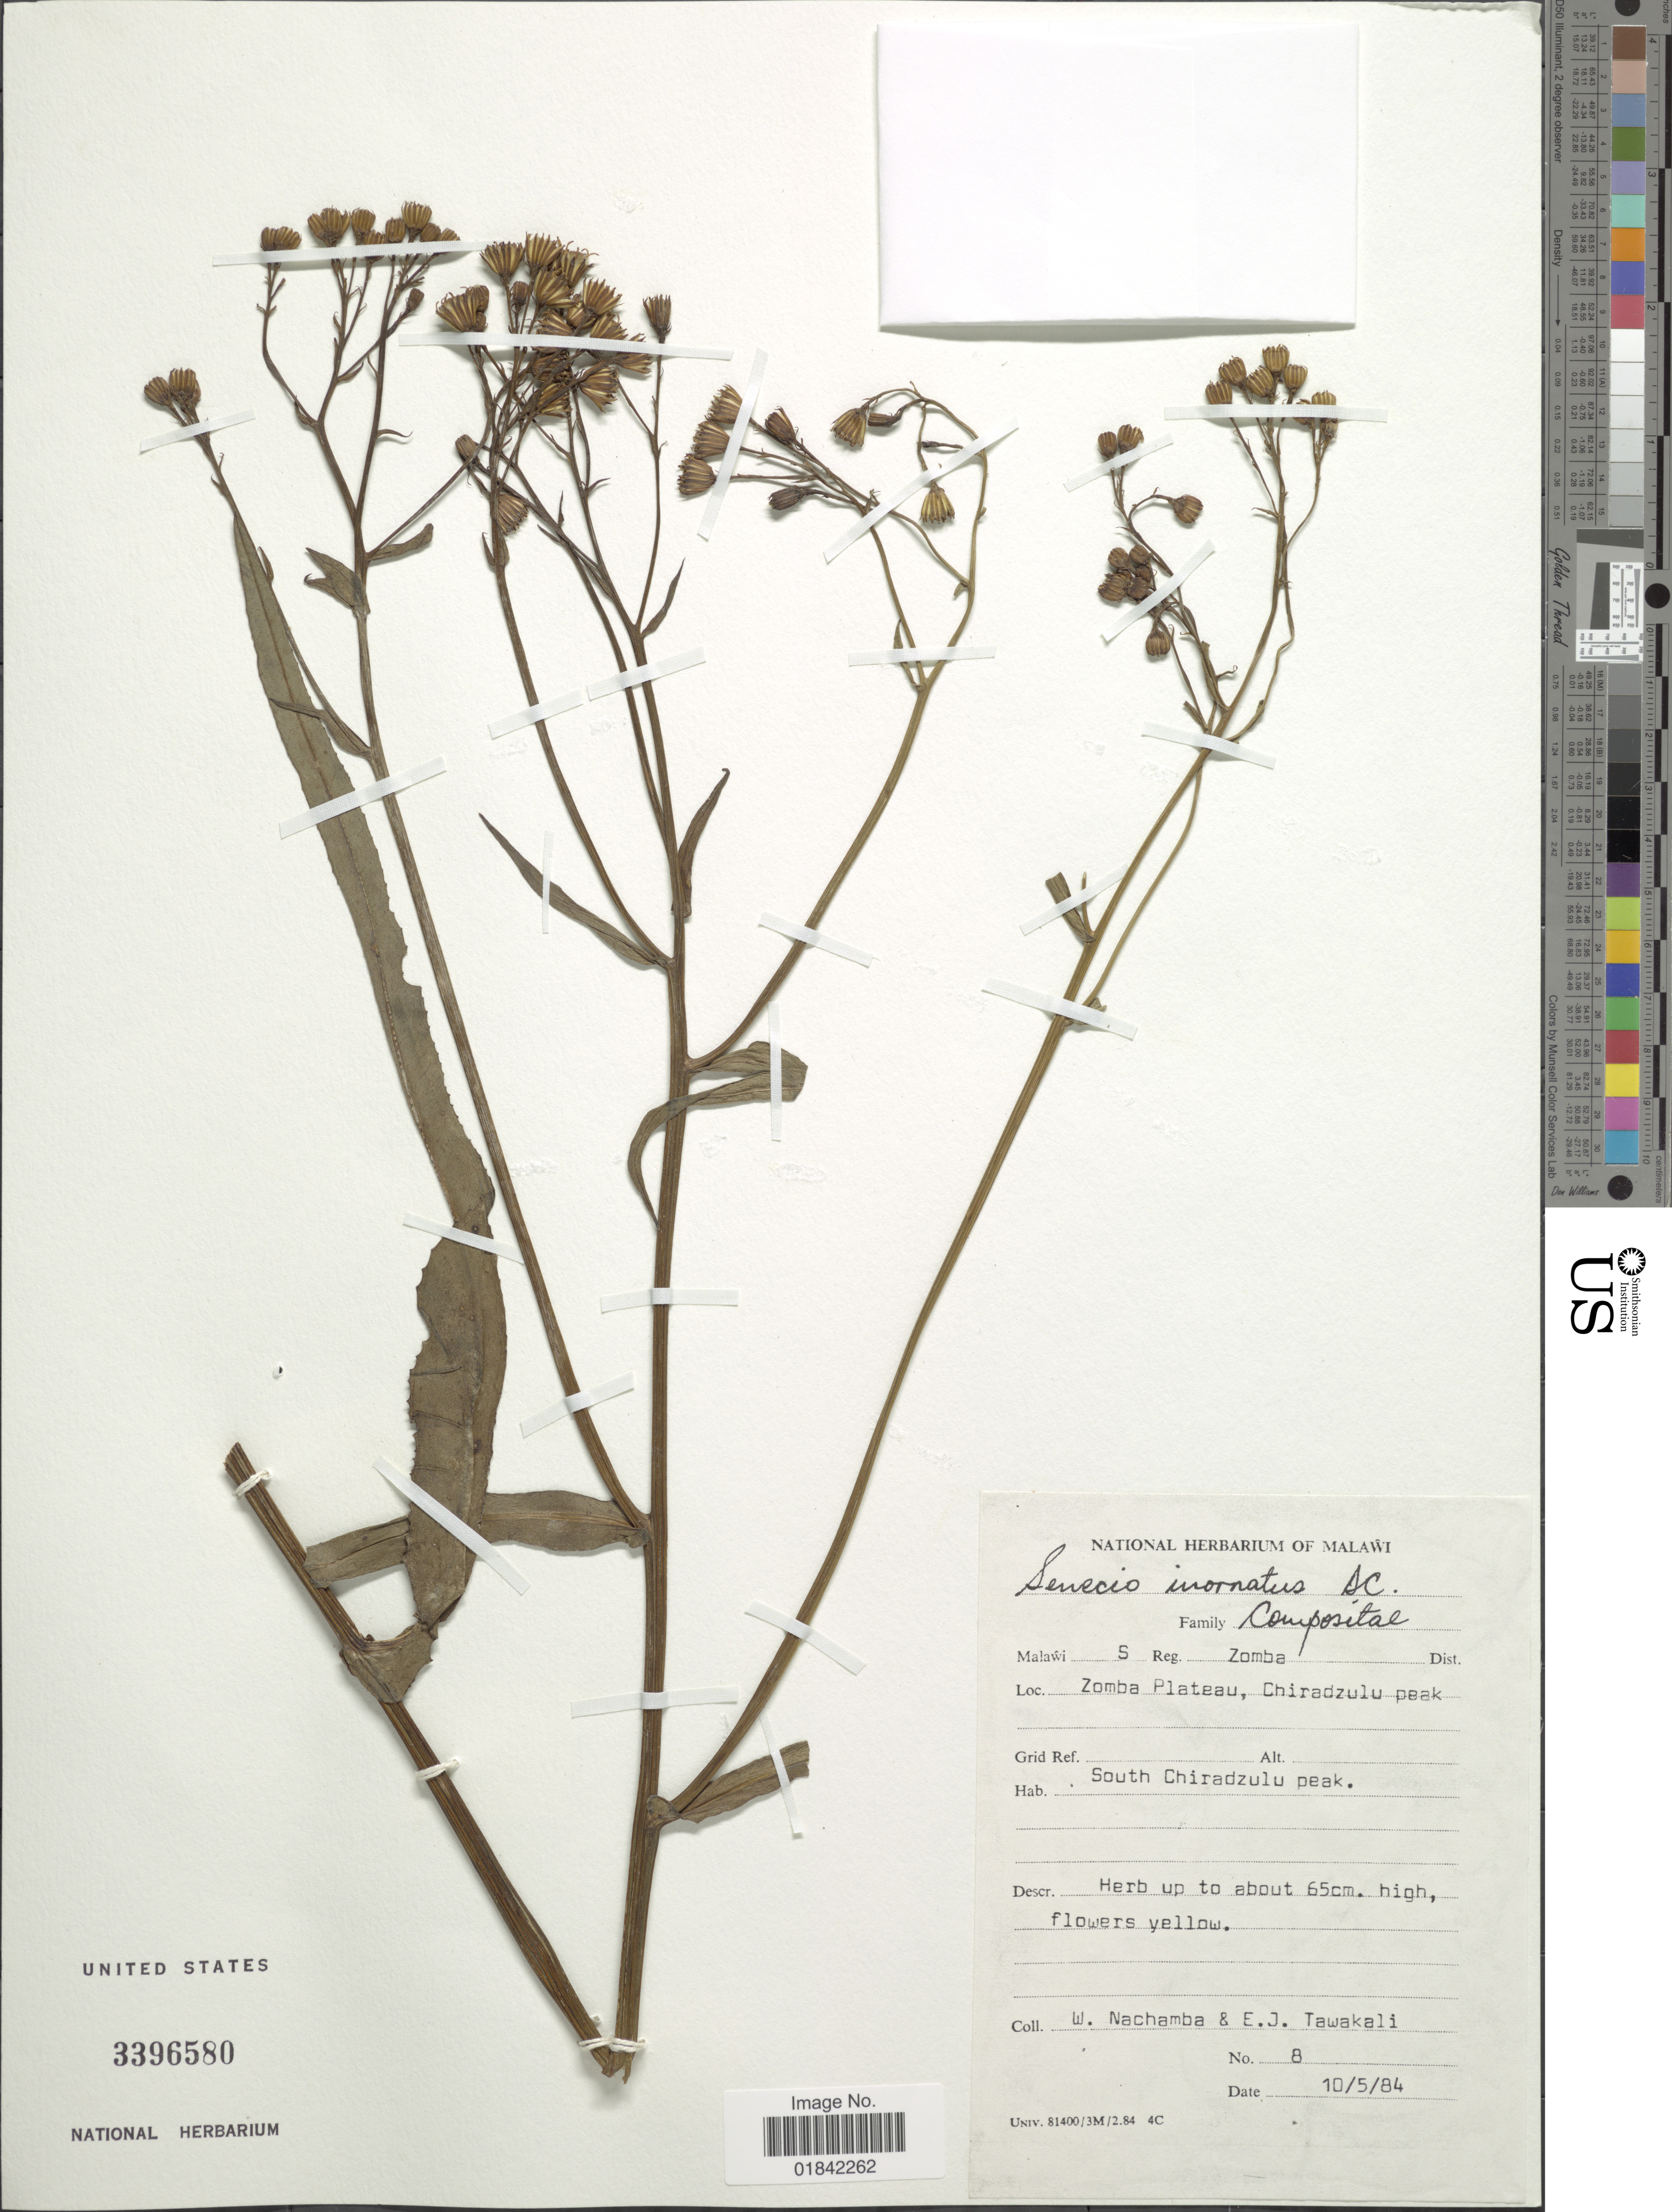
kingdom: Plantae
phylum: Tracheophyta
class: Magnoliopsida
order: Asterales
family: Asteraceae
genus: Senecio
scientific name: Senecio inornatus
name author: DC.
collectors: W. Nachamba & E. Tawakali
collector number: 8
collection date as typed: Transcribed d/m/y: 10/5/84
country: Malawi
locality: Malawi S Reg., Zomba Dist. Zomba Plateau, Chiradzulu Peal, South Chiradzulu Peak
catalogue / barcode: US 3396580